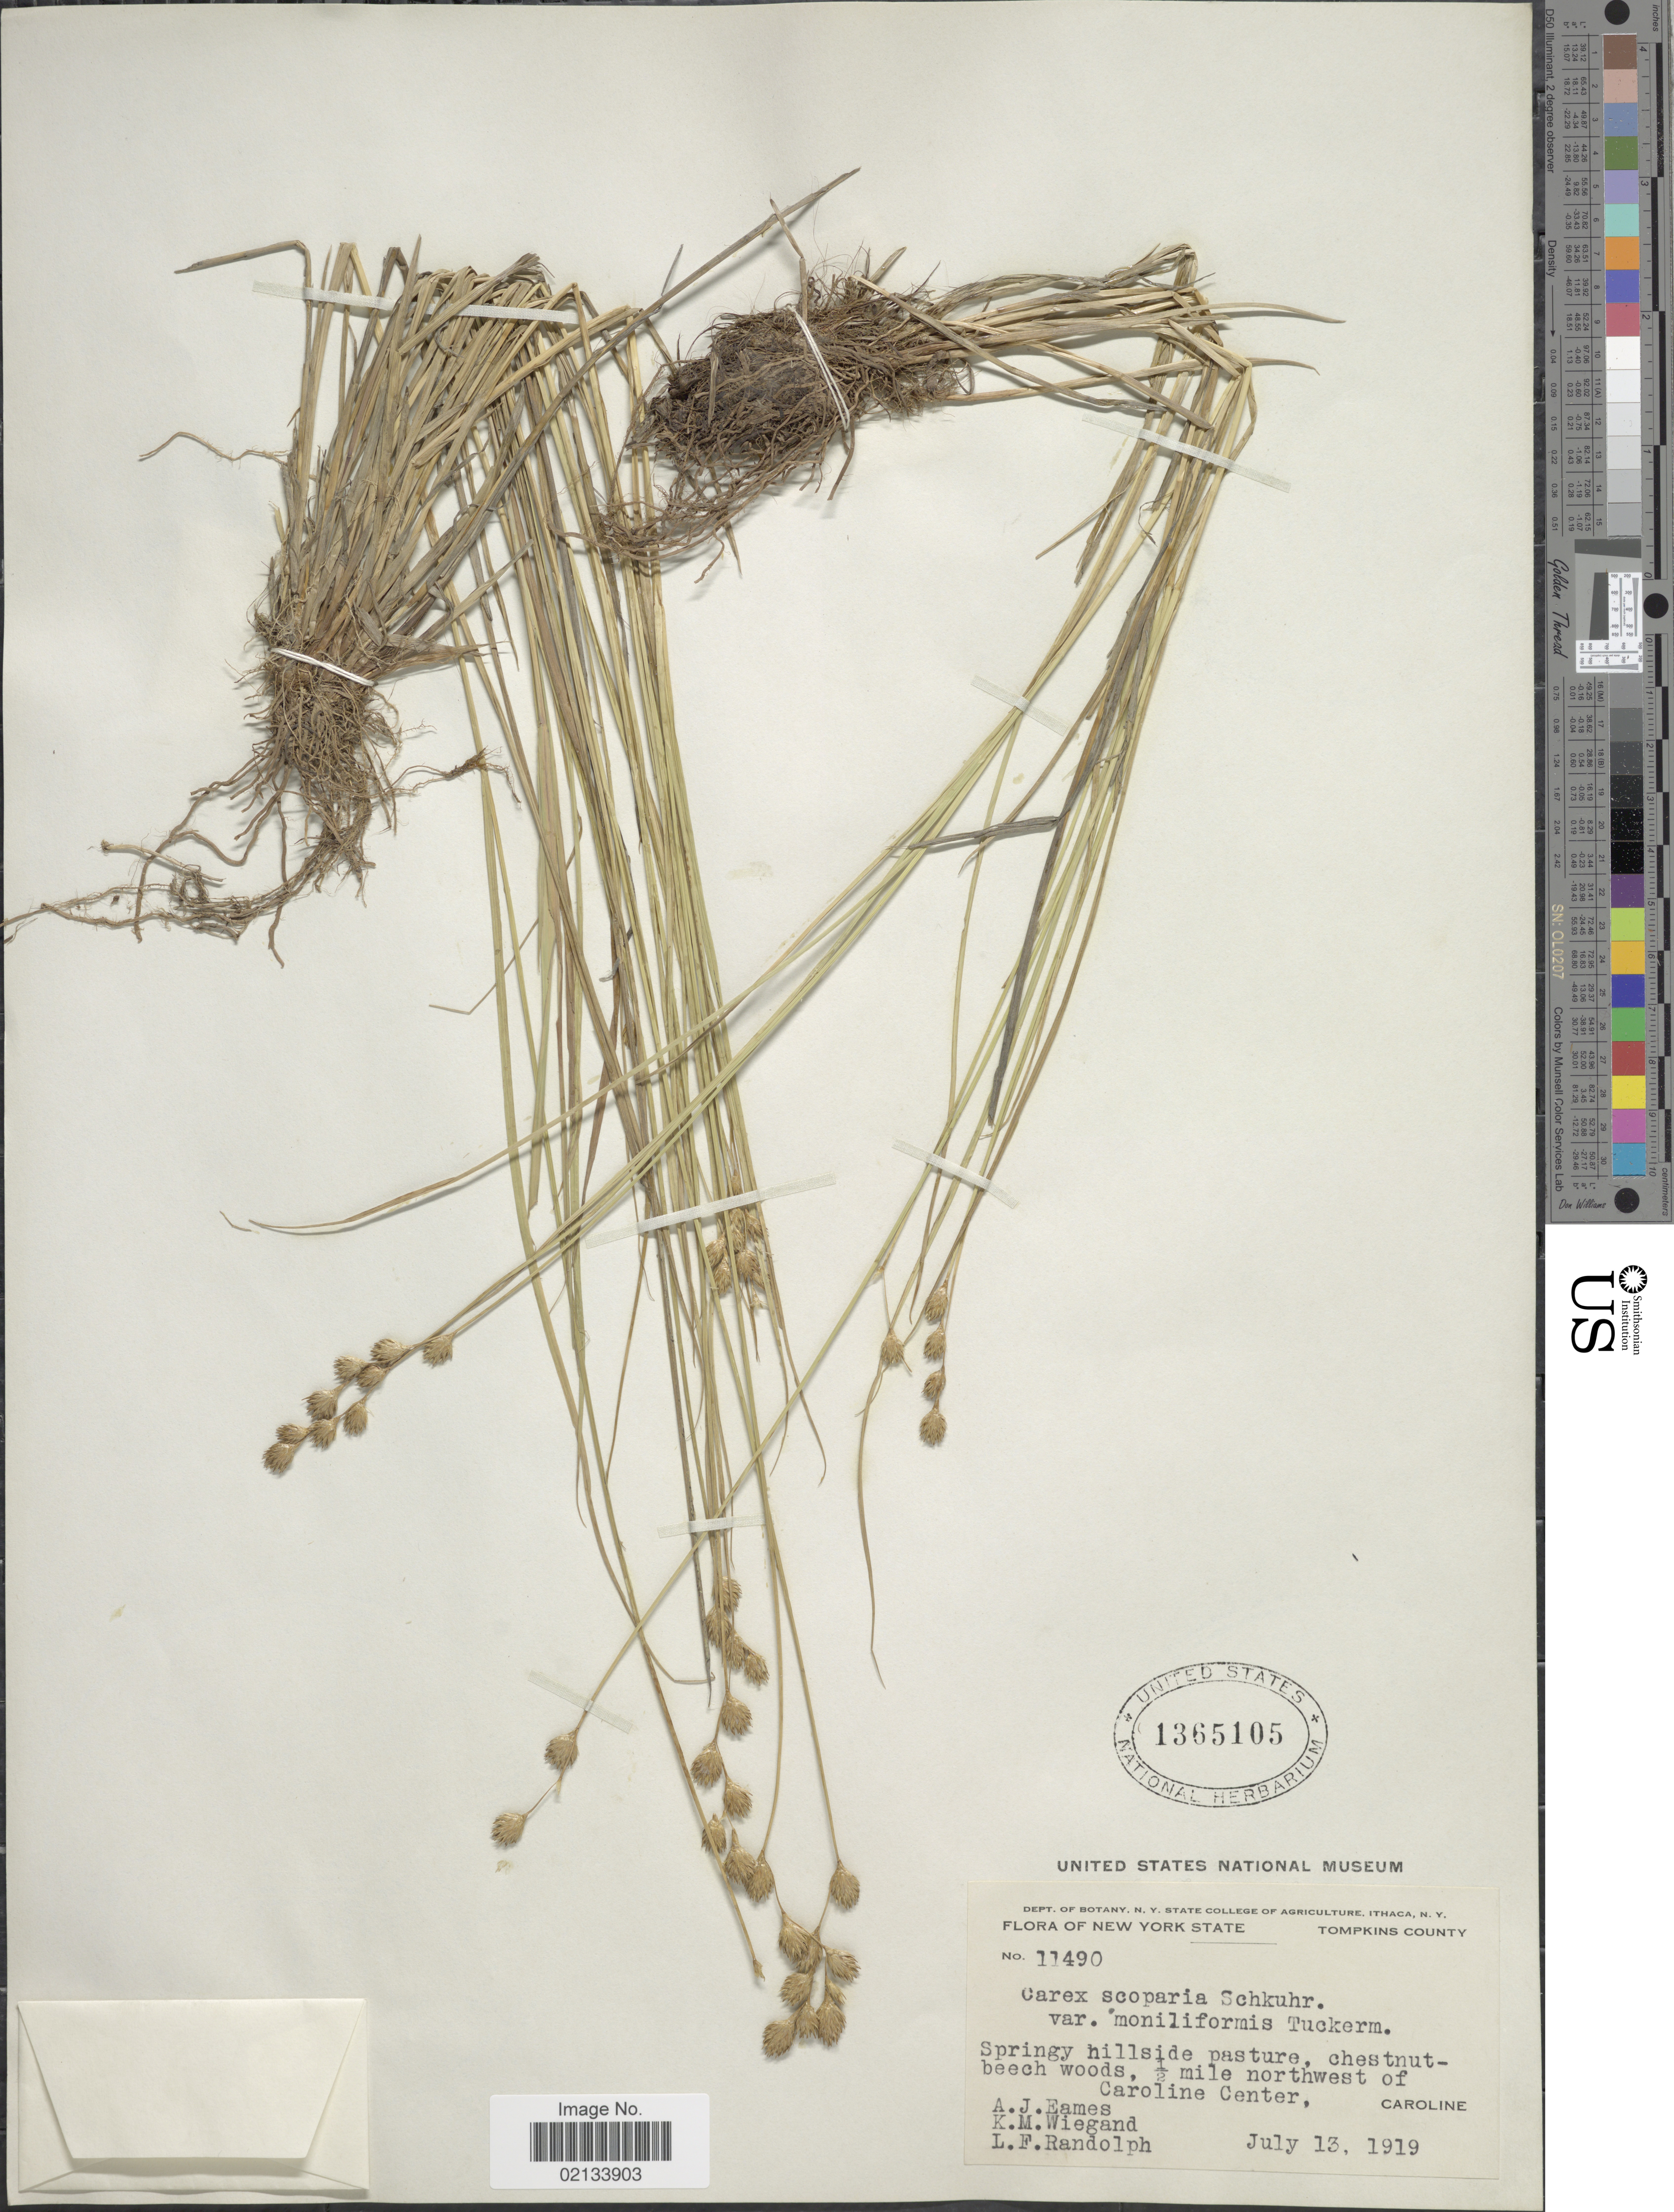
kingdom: Plantae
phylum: Tracheophyta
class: Liliopsida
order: Poales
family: Cyperaceae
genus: Carex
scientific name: Carex scoparia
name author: Schkuhr ex Willd.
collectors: A. J. Eames, K. M. Wiegand & L. F. Randolph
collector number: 11490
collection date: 1919-07-13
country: United States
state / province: New York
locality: Tompkins County, 1/2 mile northwest of Caroline Center, Caroline.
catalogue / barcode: US 1365105